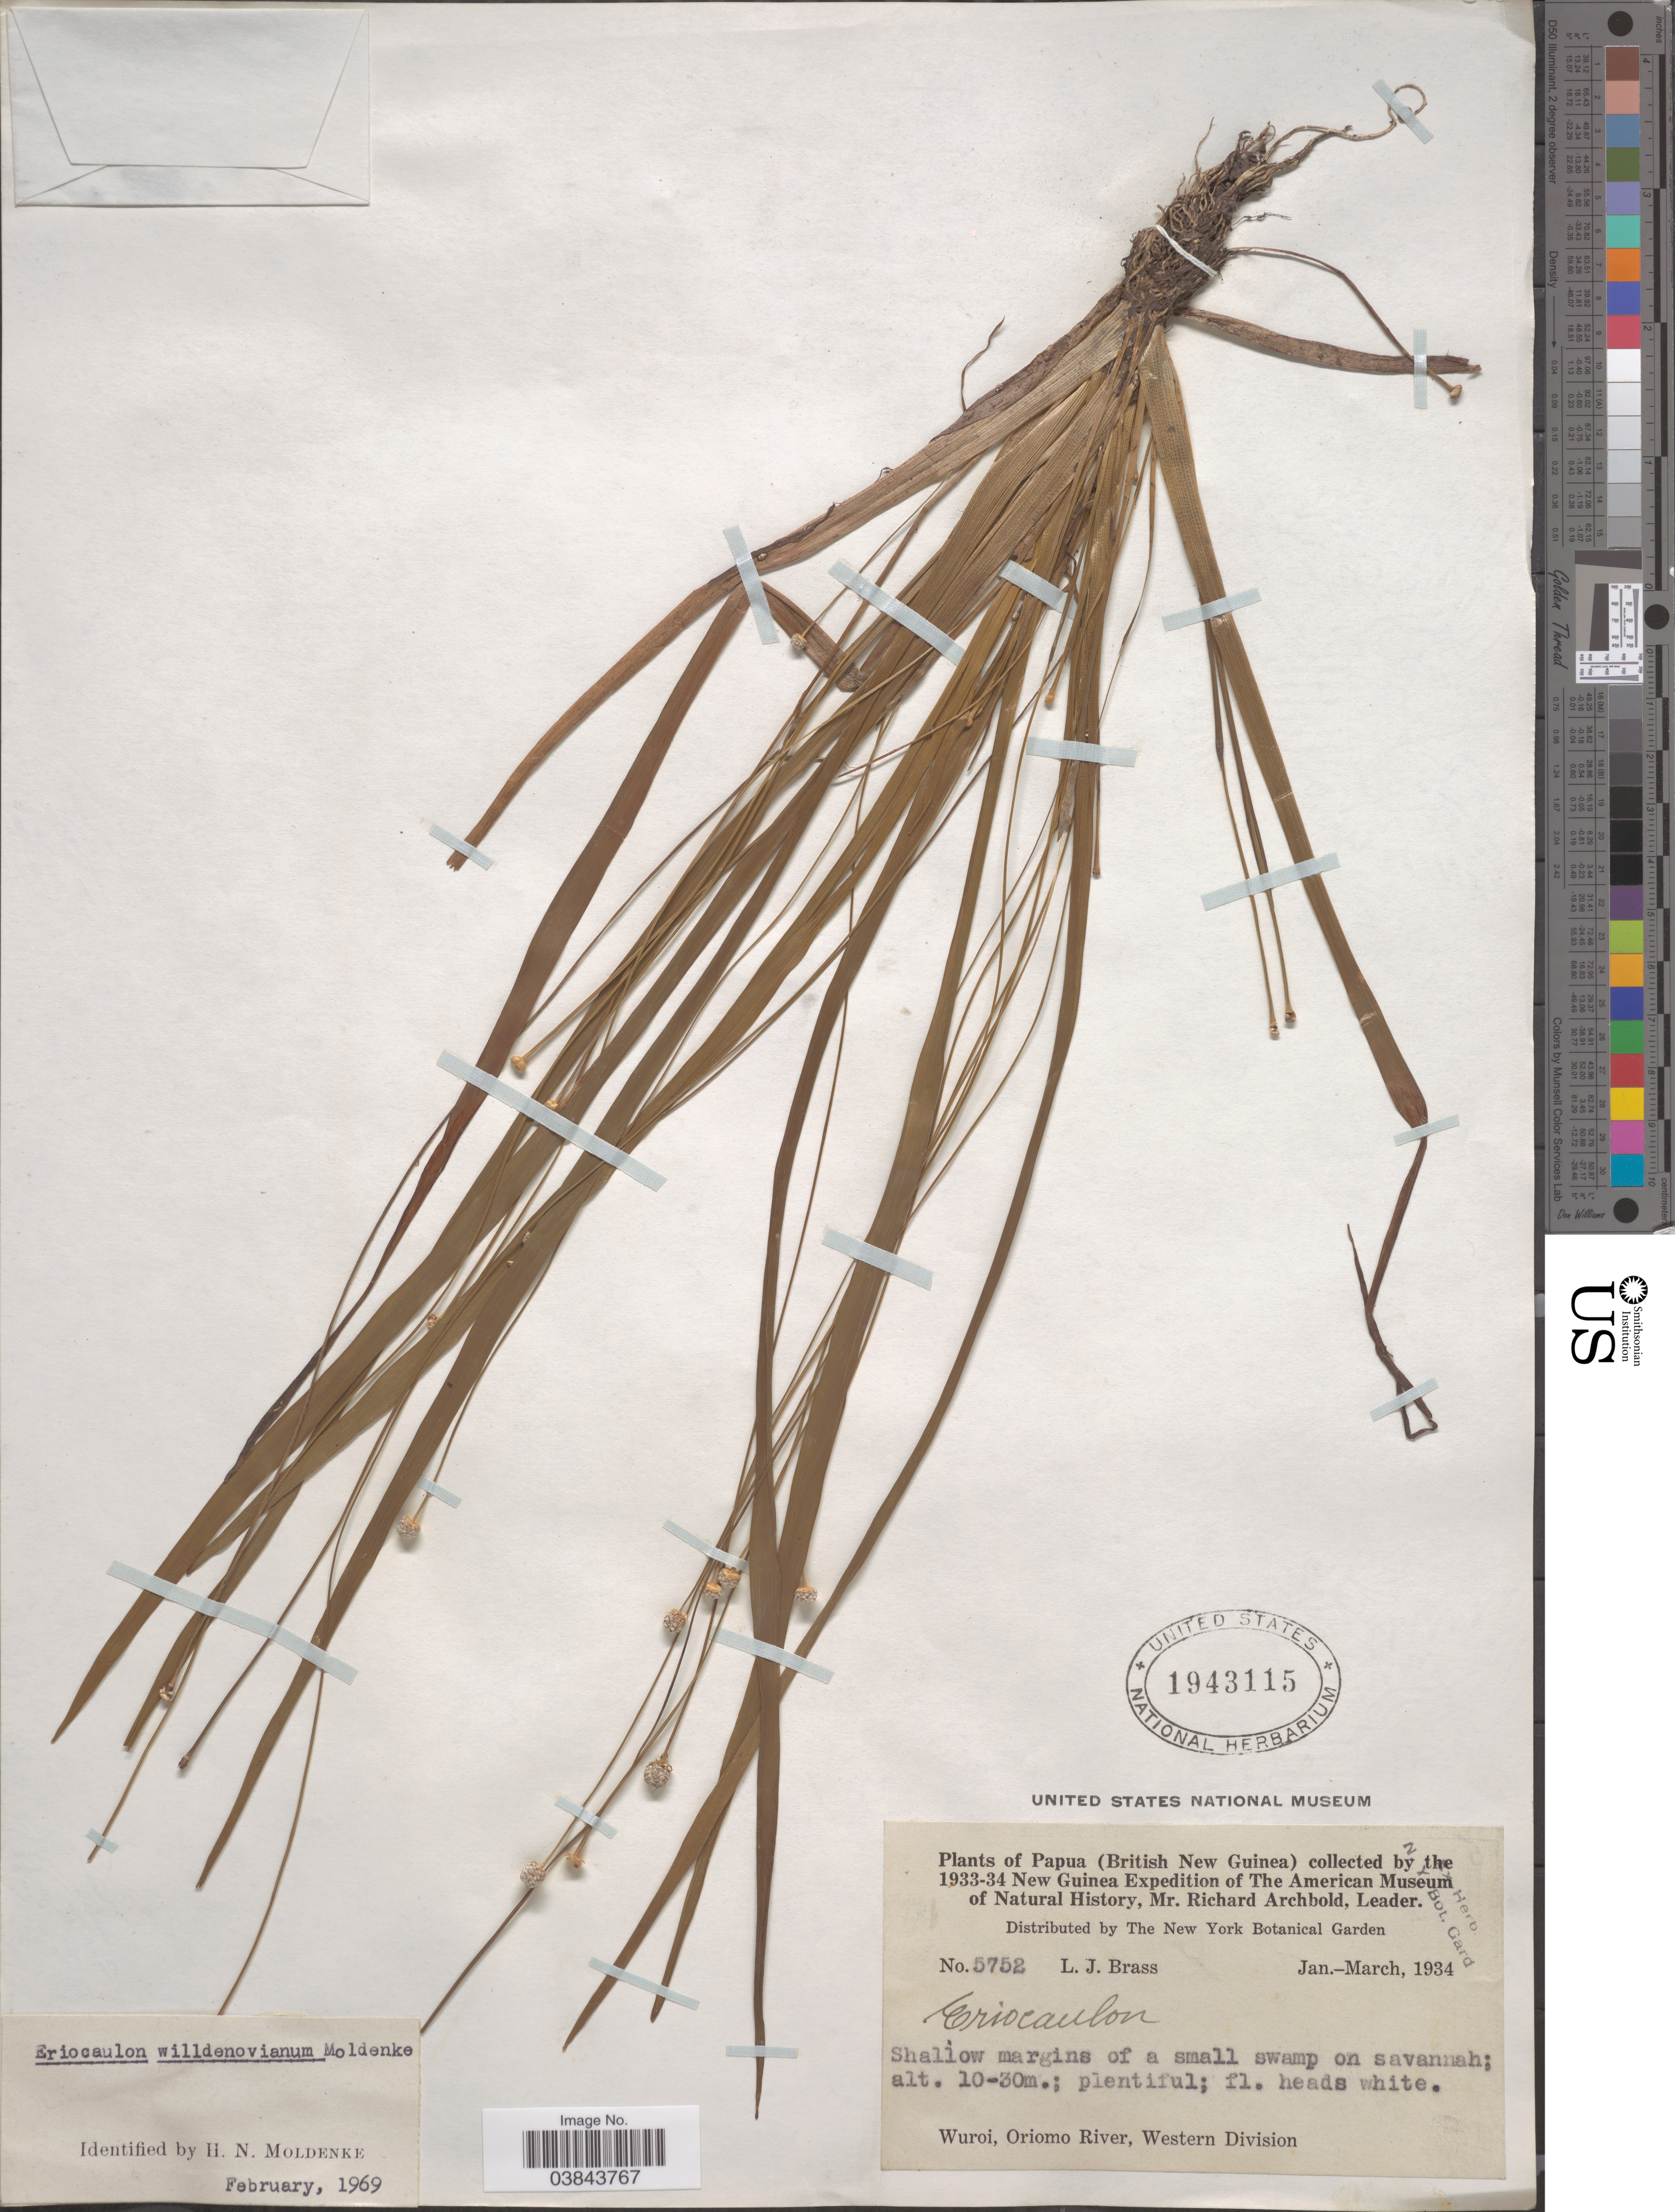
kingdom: Plantae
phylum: Tracheophyta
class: Liliopsida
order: Poales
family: Eriocaulaceae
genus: Eriocaulon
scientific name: Eriocaulon willdenovianum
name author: Moldenke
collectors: L. J. Brass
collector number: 5752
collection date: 1934-01/1934-03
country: Papua New Guinea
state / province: Manus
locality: Papua (British New Guinea). New Guinea. Shallow margins of a small swamp on savannah. Wuroi, Oriomo River, Western Division.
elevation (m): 10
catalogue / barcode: US 1943115